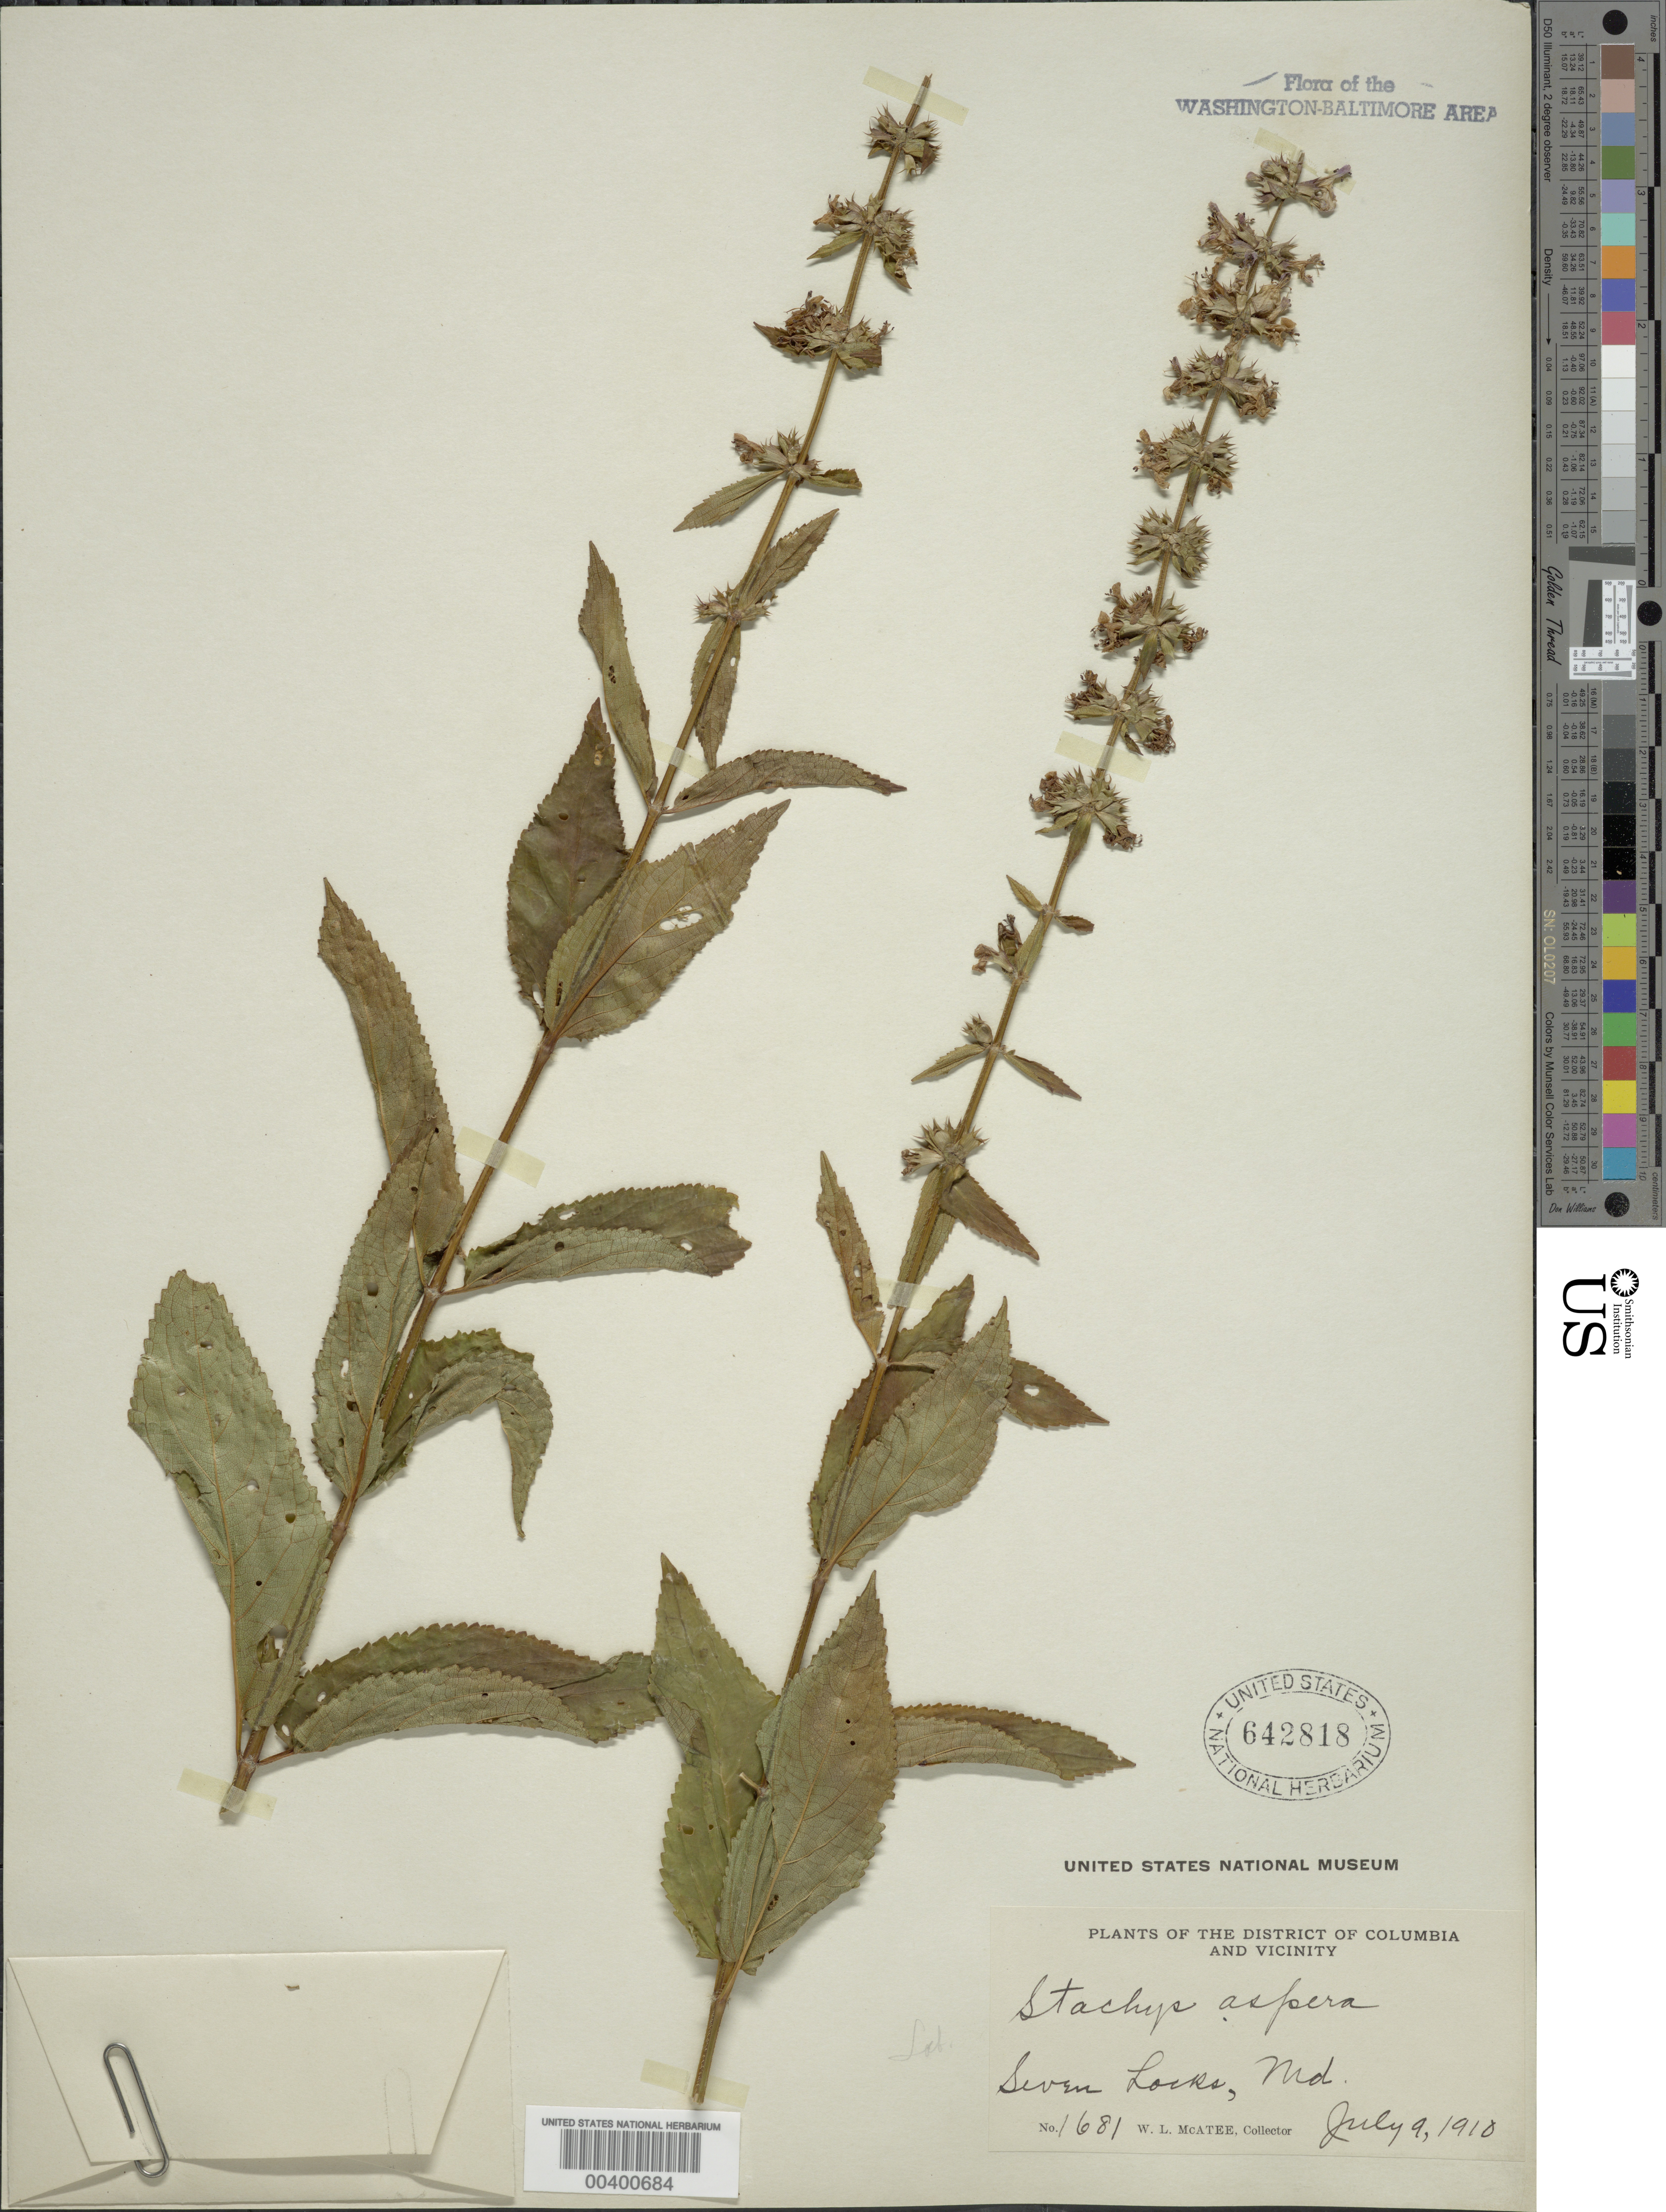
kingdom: Plantae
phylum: Tracheophyta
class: Magnoliopsida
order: Lamiales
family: Lamiaceae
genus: Stachys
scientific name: Stachys aspera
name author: Michx.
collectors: W. McAtee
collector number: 1681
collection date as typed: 09 Jul 1910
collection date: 1910-07-09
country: United States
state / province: Maryland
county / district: Montgomery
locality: Seven Locks C. & O. Canal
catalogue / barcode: US 642818